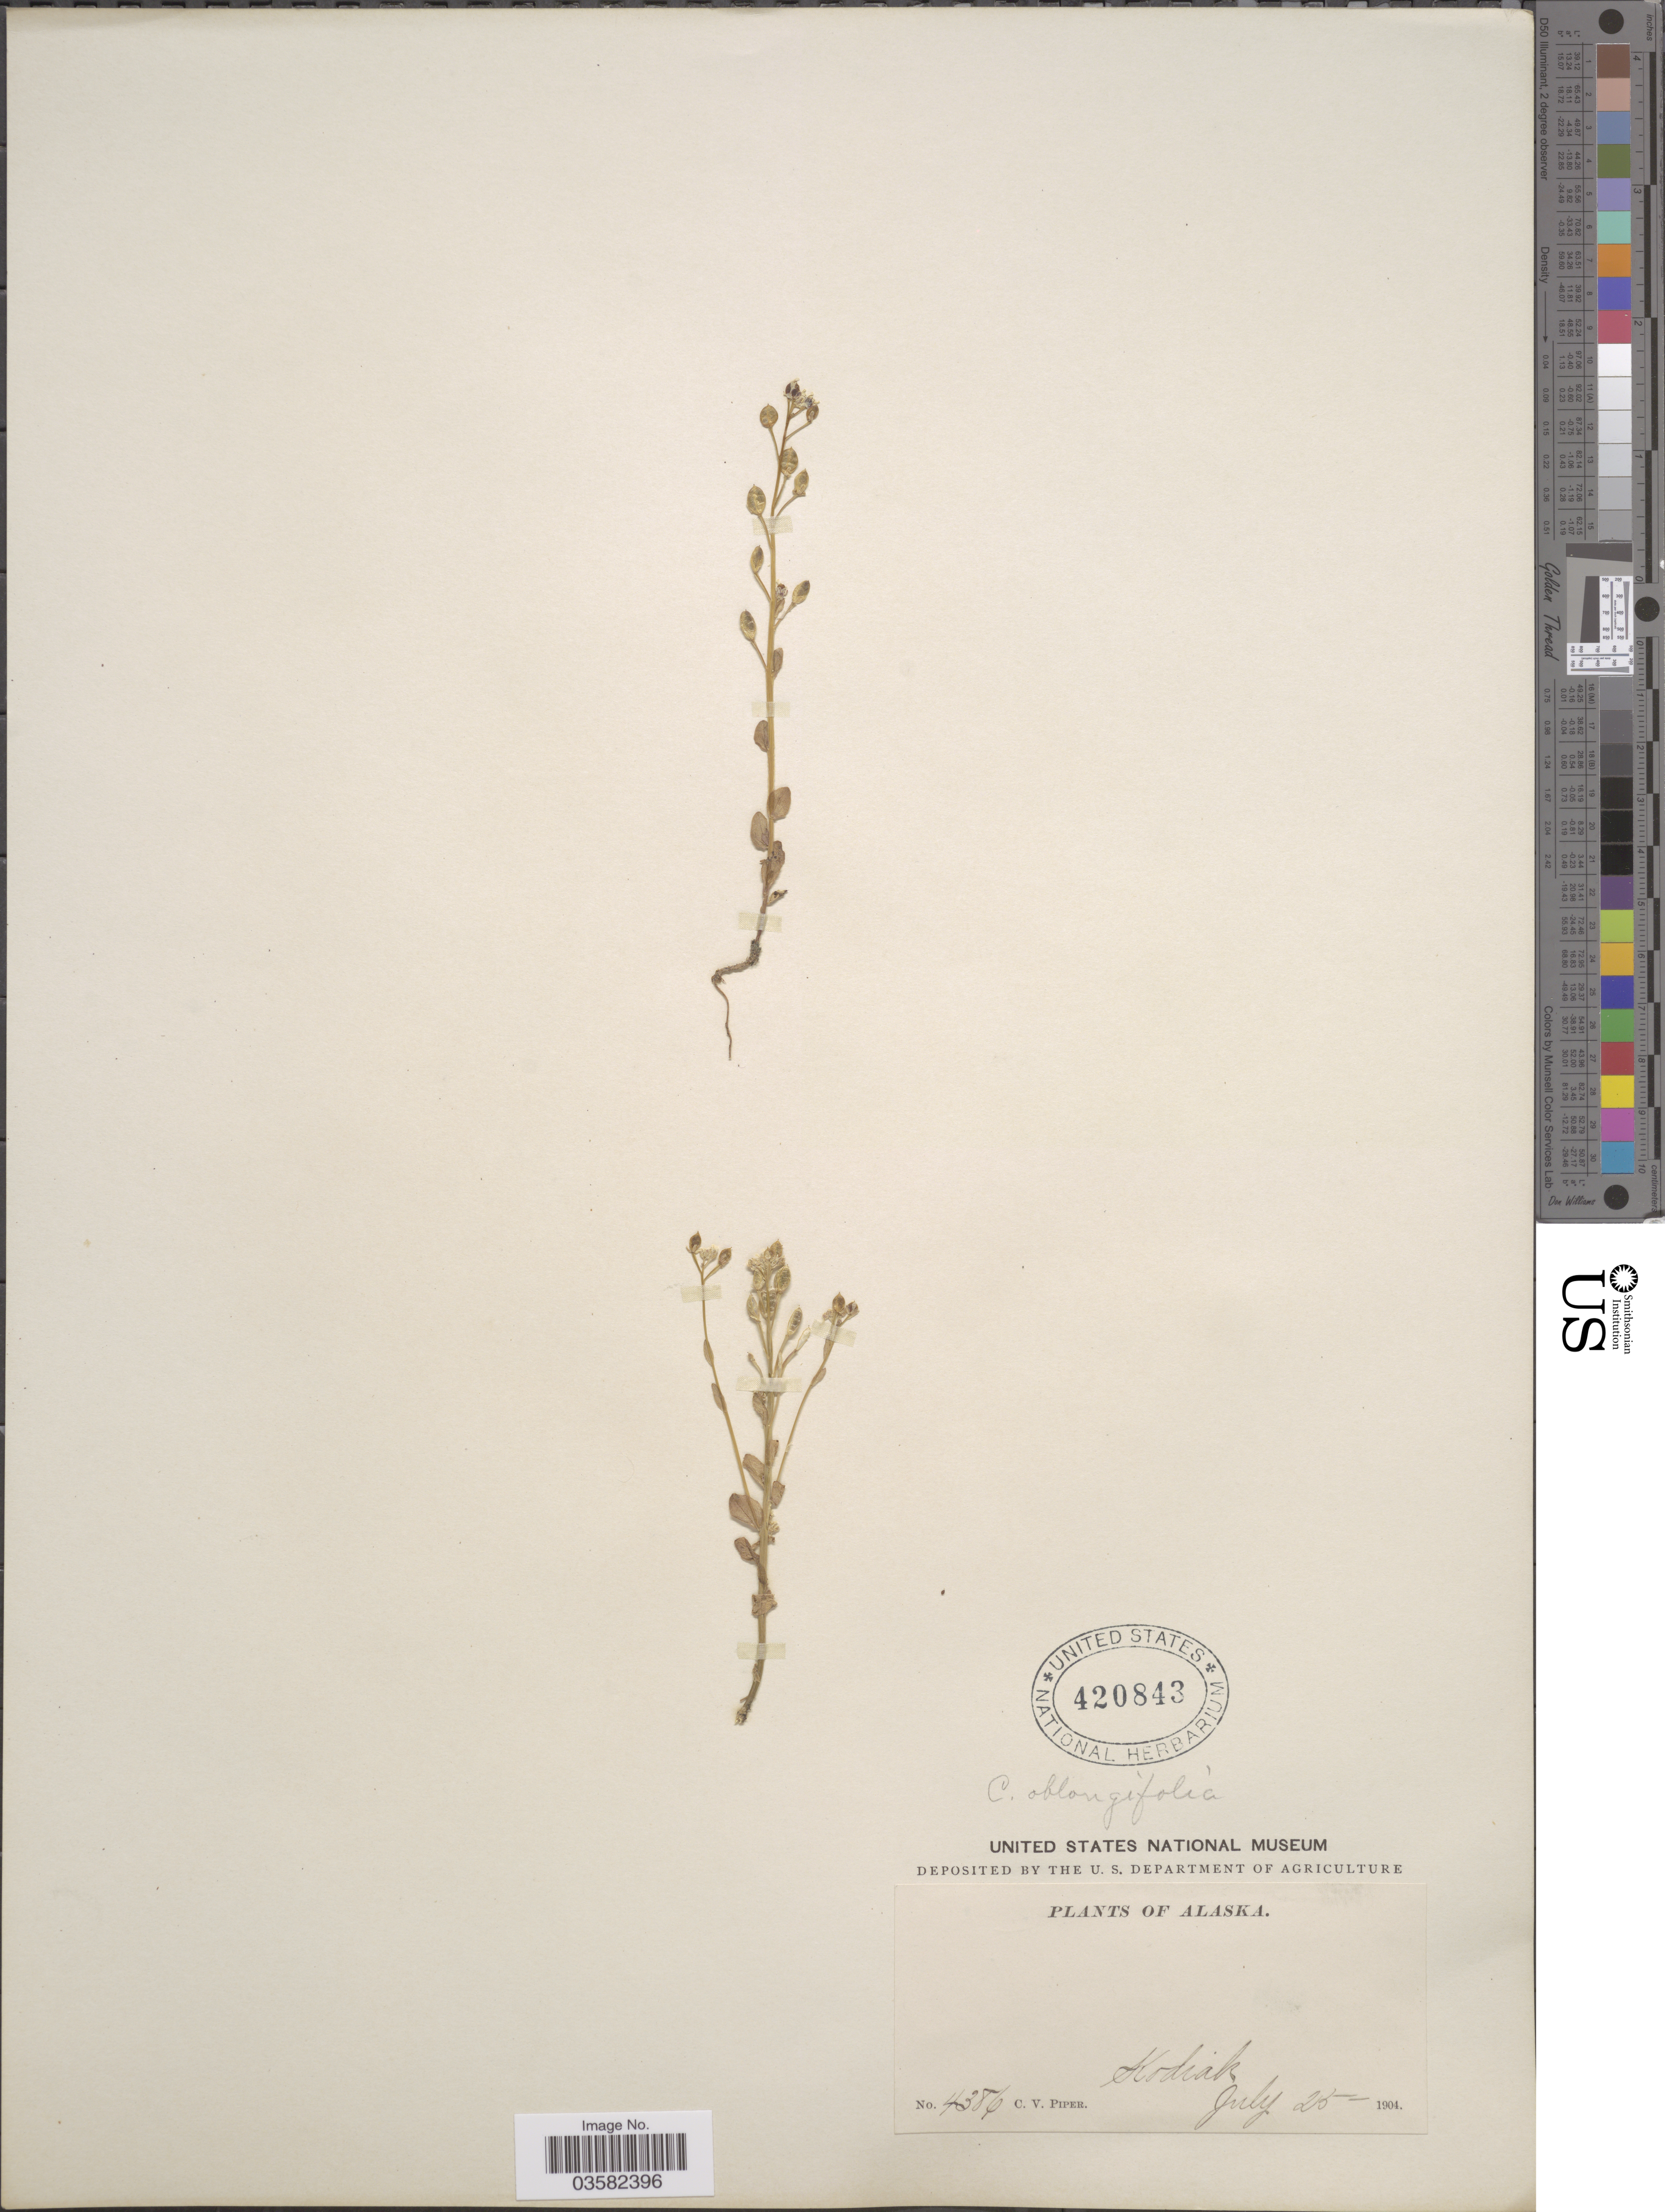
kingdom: Plantae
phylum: Tracheophyta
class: Magnoliopsida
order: Brassicales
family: Brassicaceae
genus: Cochlearia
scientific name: Cochlearia oblongifolia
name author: DC.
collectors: C. V. Piper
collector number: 4386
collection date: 1904-07-25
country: United States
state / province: Alaska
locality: Kodiak.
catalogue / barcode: US 420843